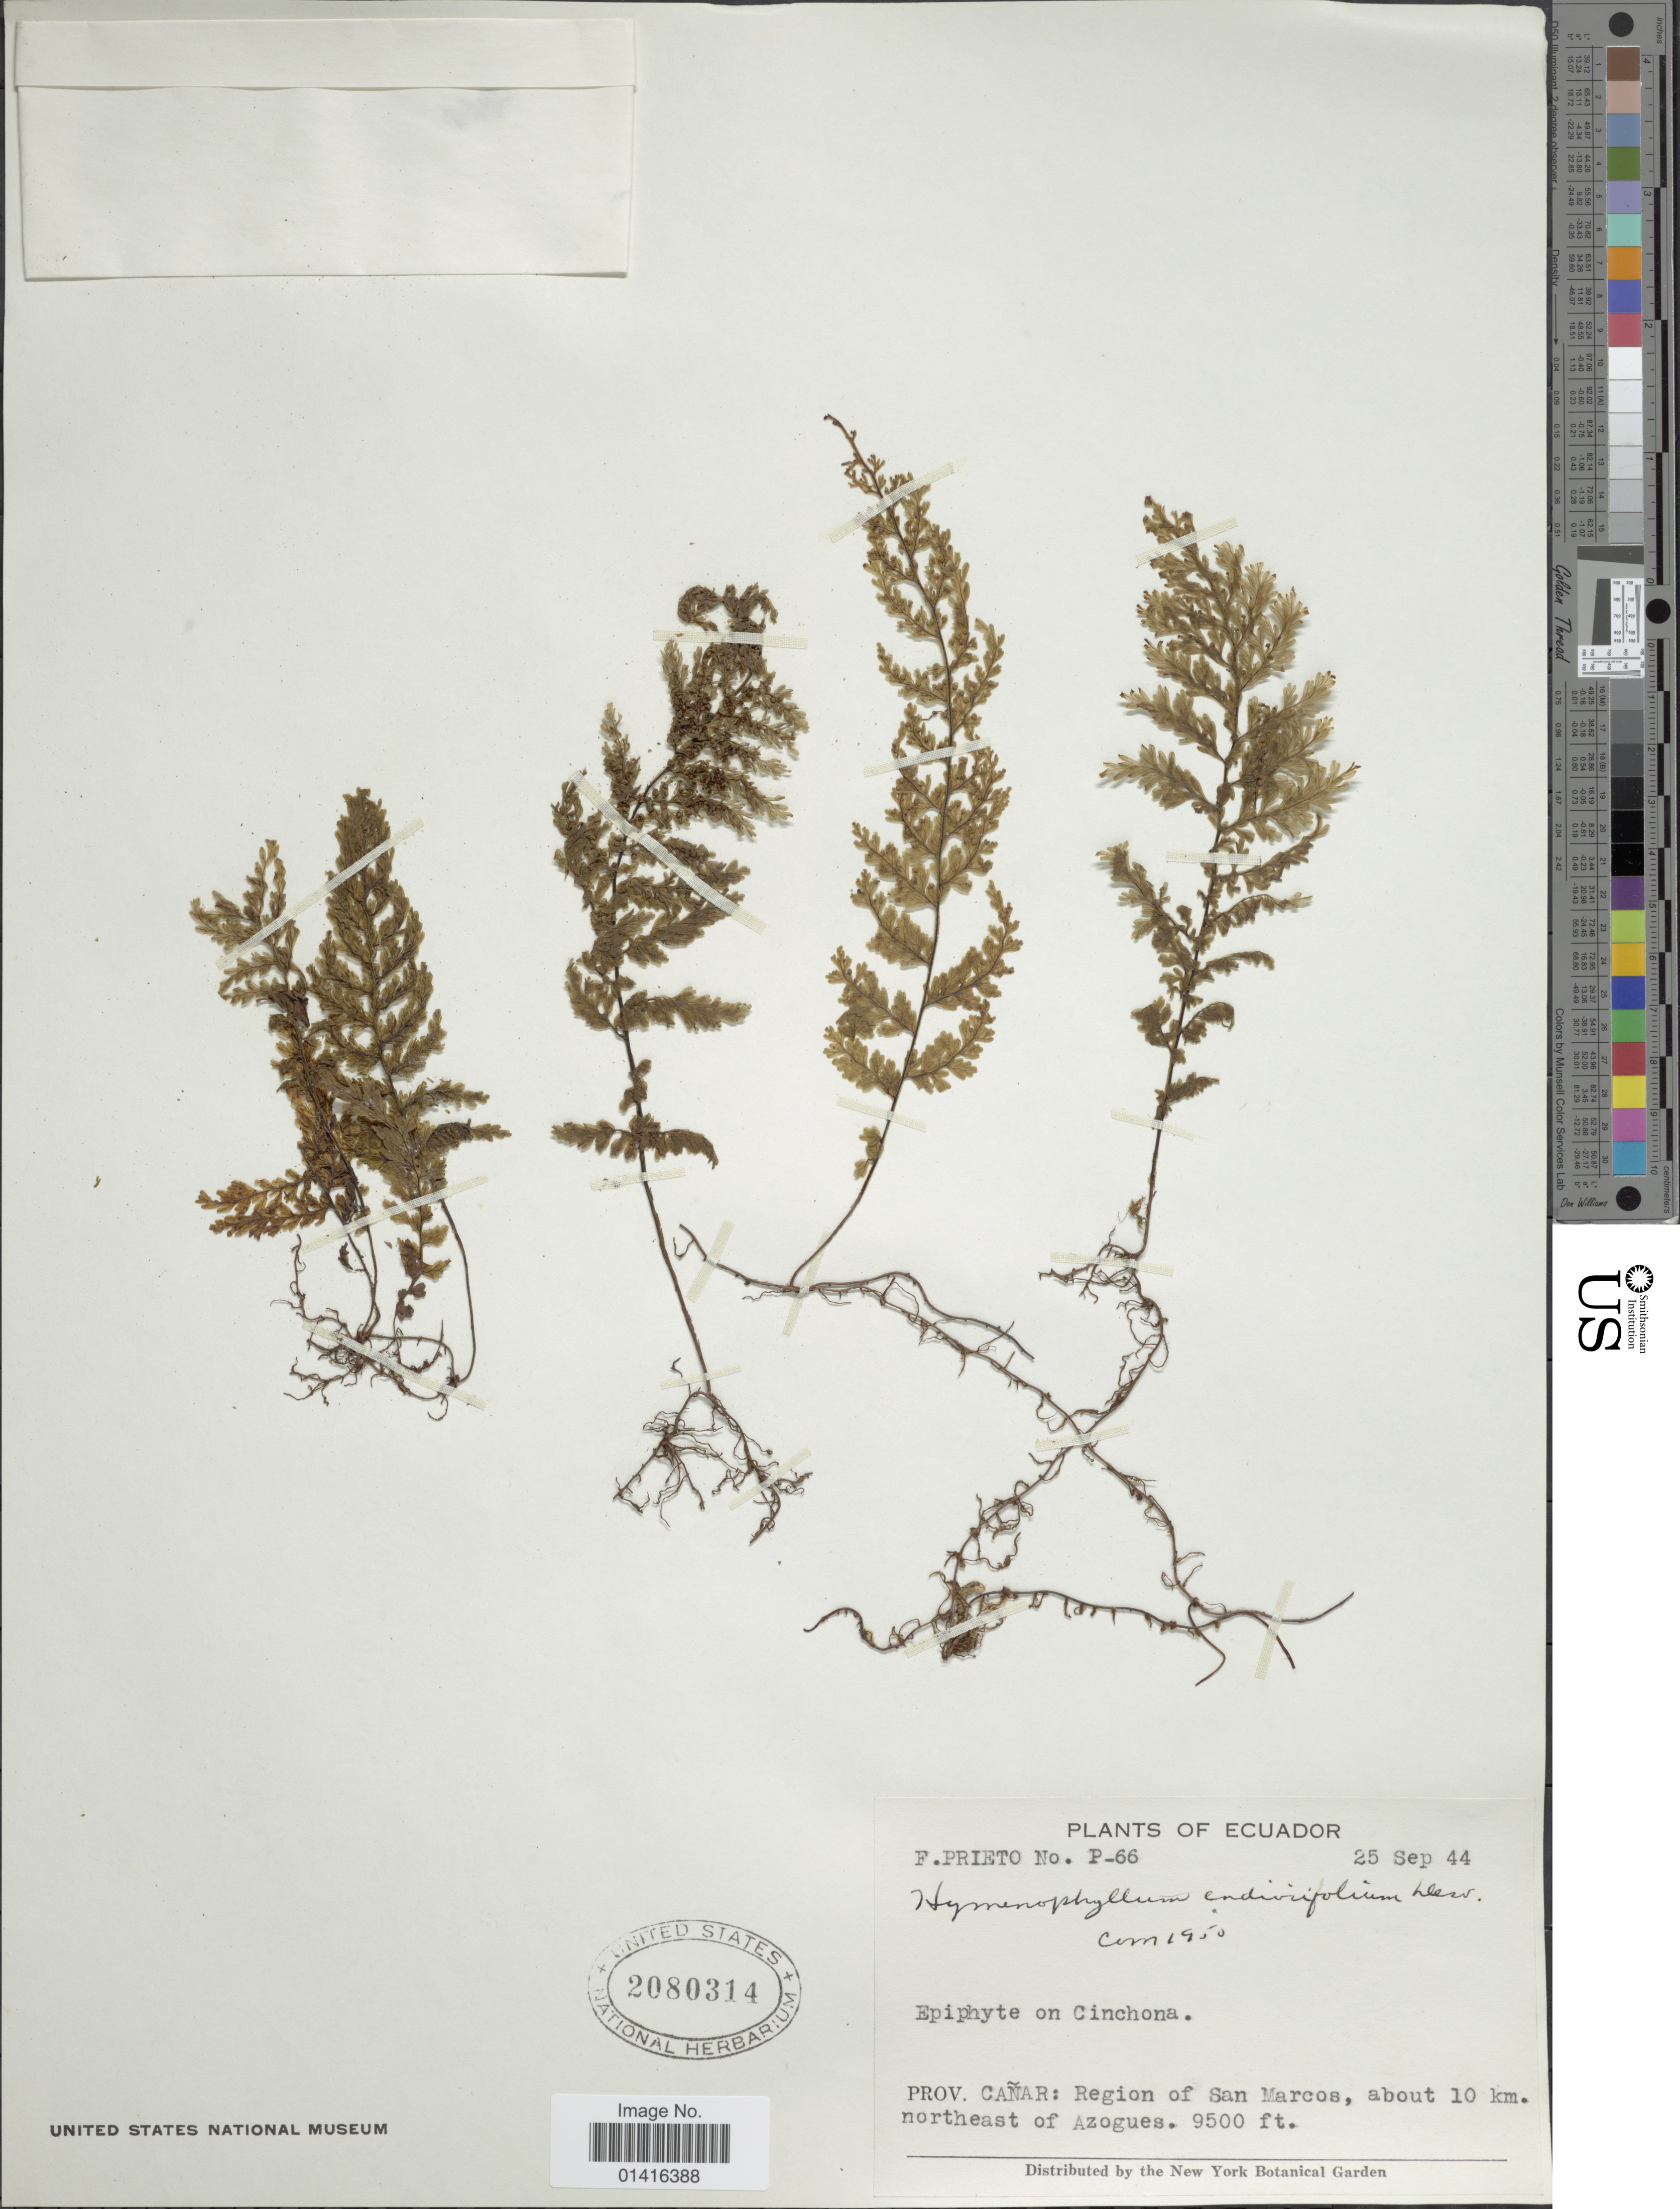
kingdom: Plantae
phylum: Tracheophyta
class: Polypodiopsida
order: Hymenophyllales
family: Hymenophyllaceae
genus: Hymenophyllum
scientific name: Hymenophyllum myriocarpum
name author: Hook.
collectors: F. Prieto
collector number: P-66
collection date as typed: Transcribed d/m/y: 25/9/44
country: Ecuador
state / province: Cañar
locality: Region of San Marcos, about 10 km. northeast of Azogues.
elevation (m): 2896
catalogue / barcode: US 2080314